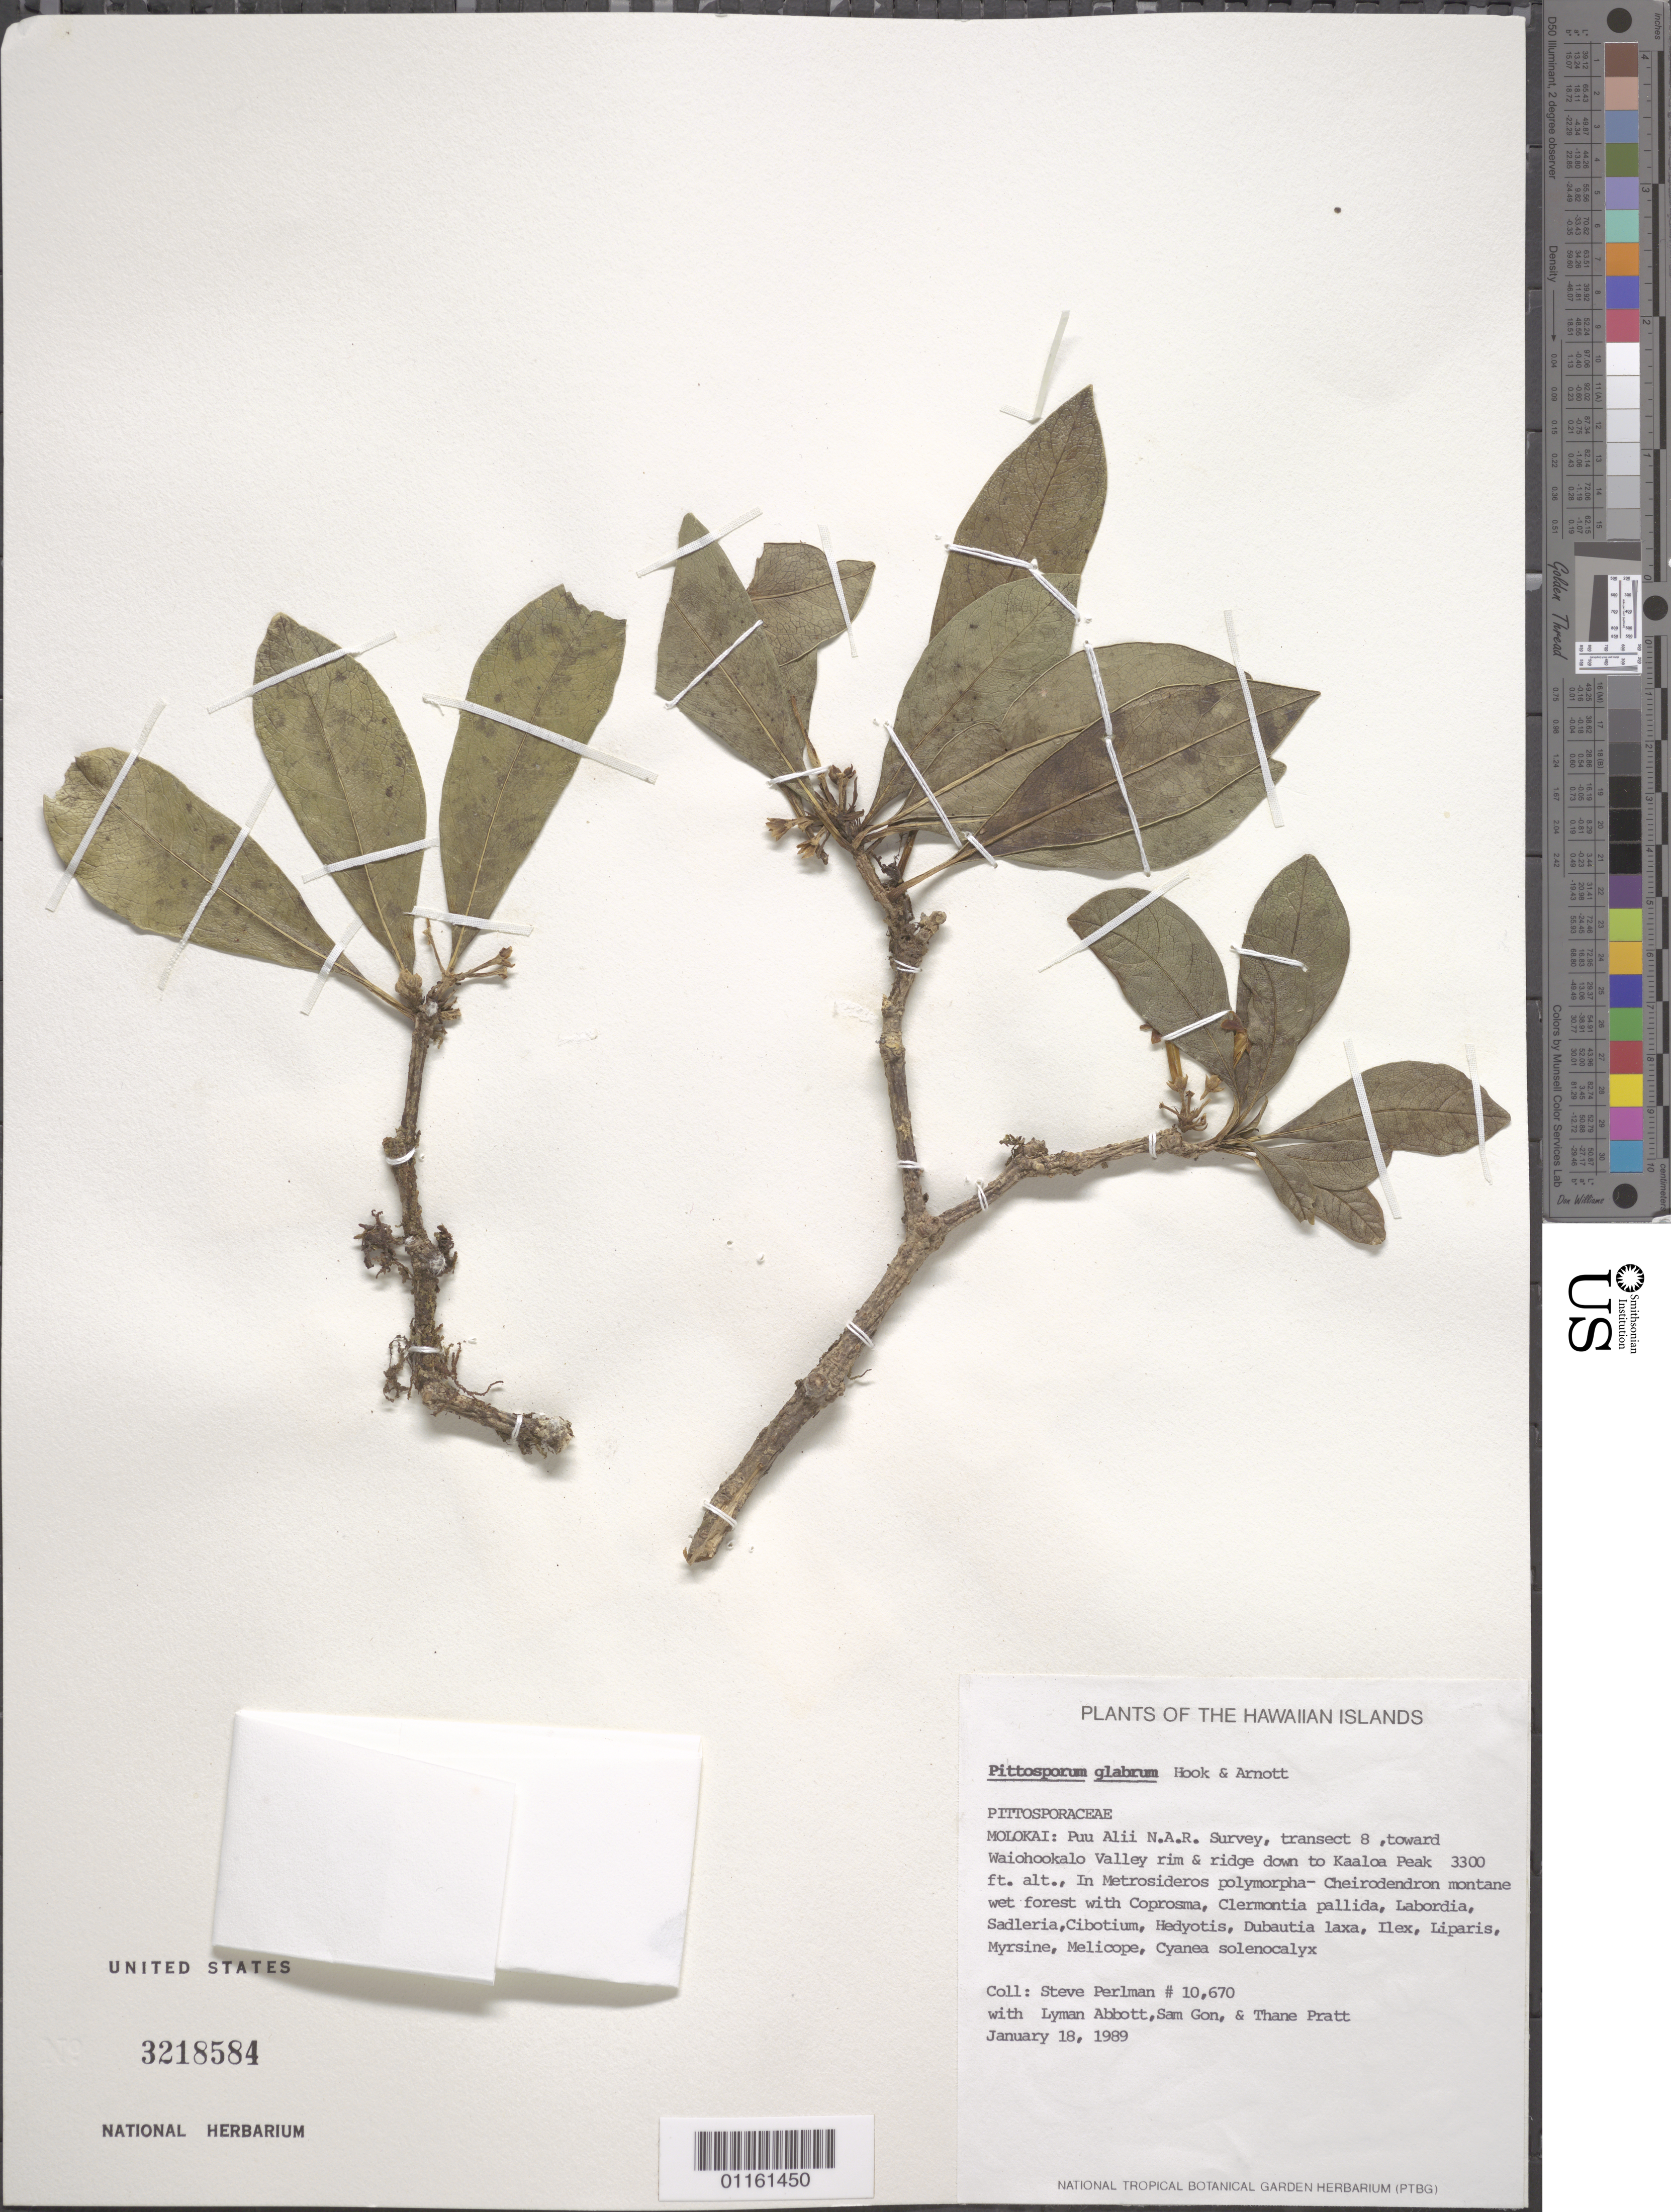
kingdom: Plantae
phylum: Tracheophyta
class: Magnoliopsida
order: Apiales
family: Pittosporaceae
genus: Pittosporum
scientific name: Pittosporum glabrum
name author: Hook. & Arn.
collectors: S. P. Perlman, L. Abbott, S. Gon & T. Pratt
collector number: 10.670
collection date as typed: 18 Jan 1989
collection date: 1989-01-18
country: United States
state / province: Hawaii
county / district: Maui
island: Moloka'i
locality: Puu Alii N.A.R. Survey, transect 8, toward Waiohookalo Valley rim & ridge down to Kaaloa Peak.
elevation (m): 1006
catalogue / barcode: US 3218584